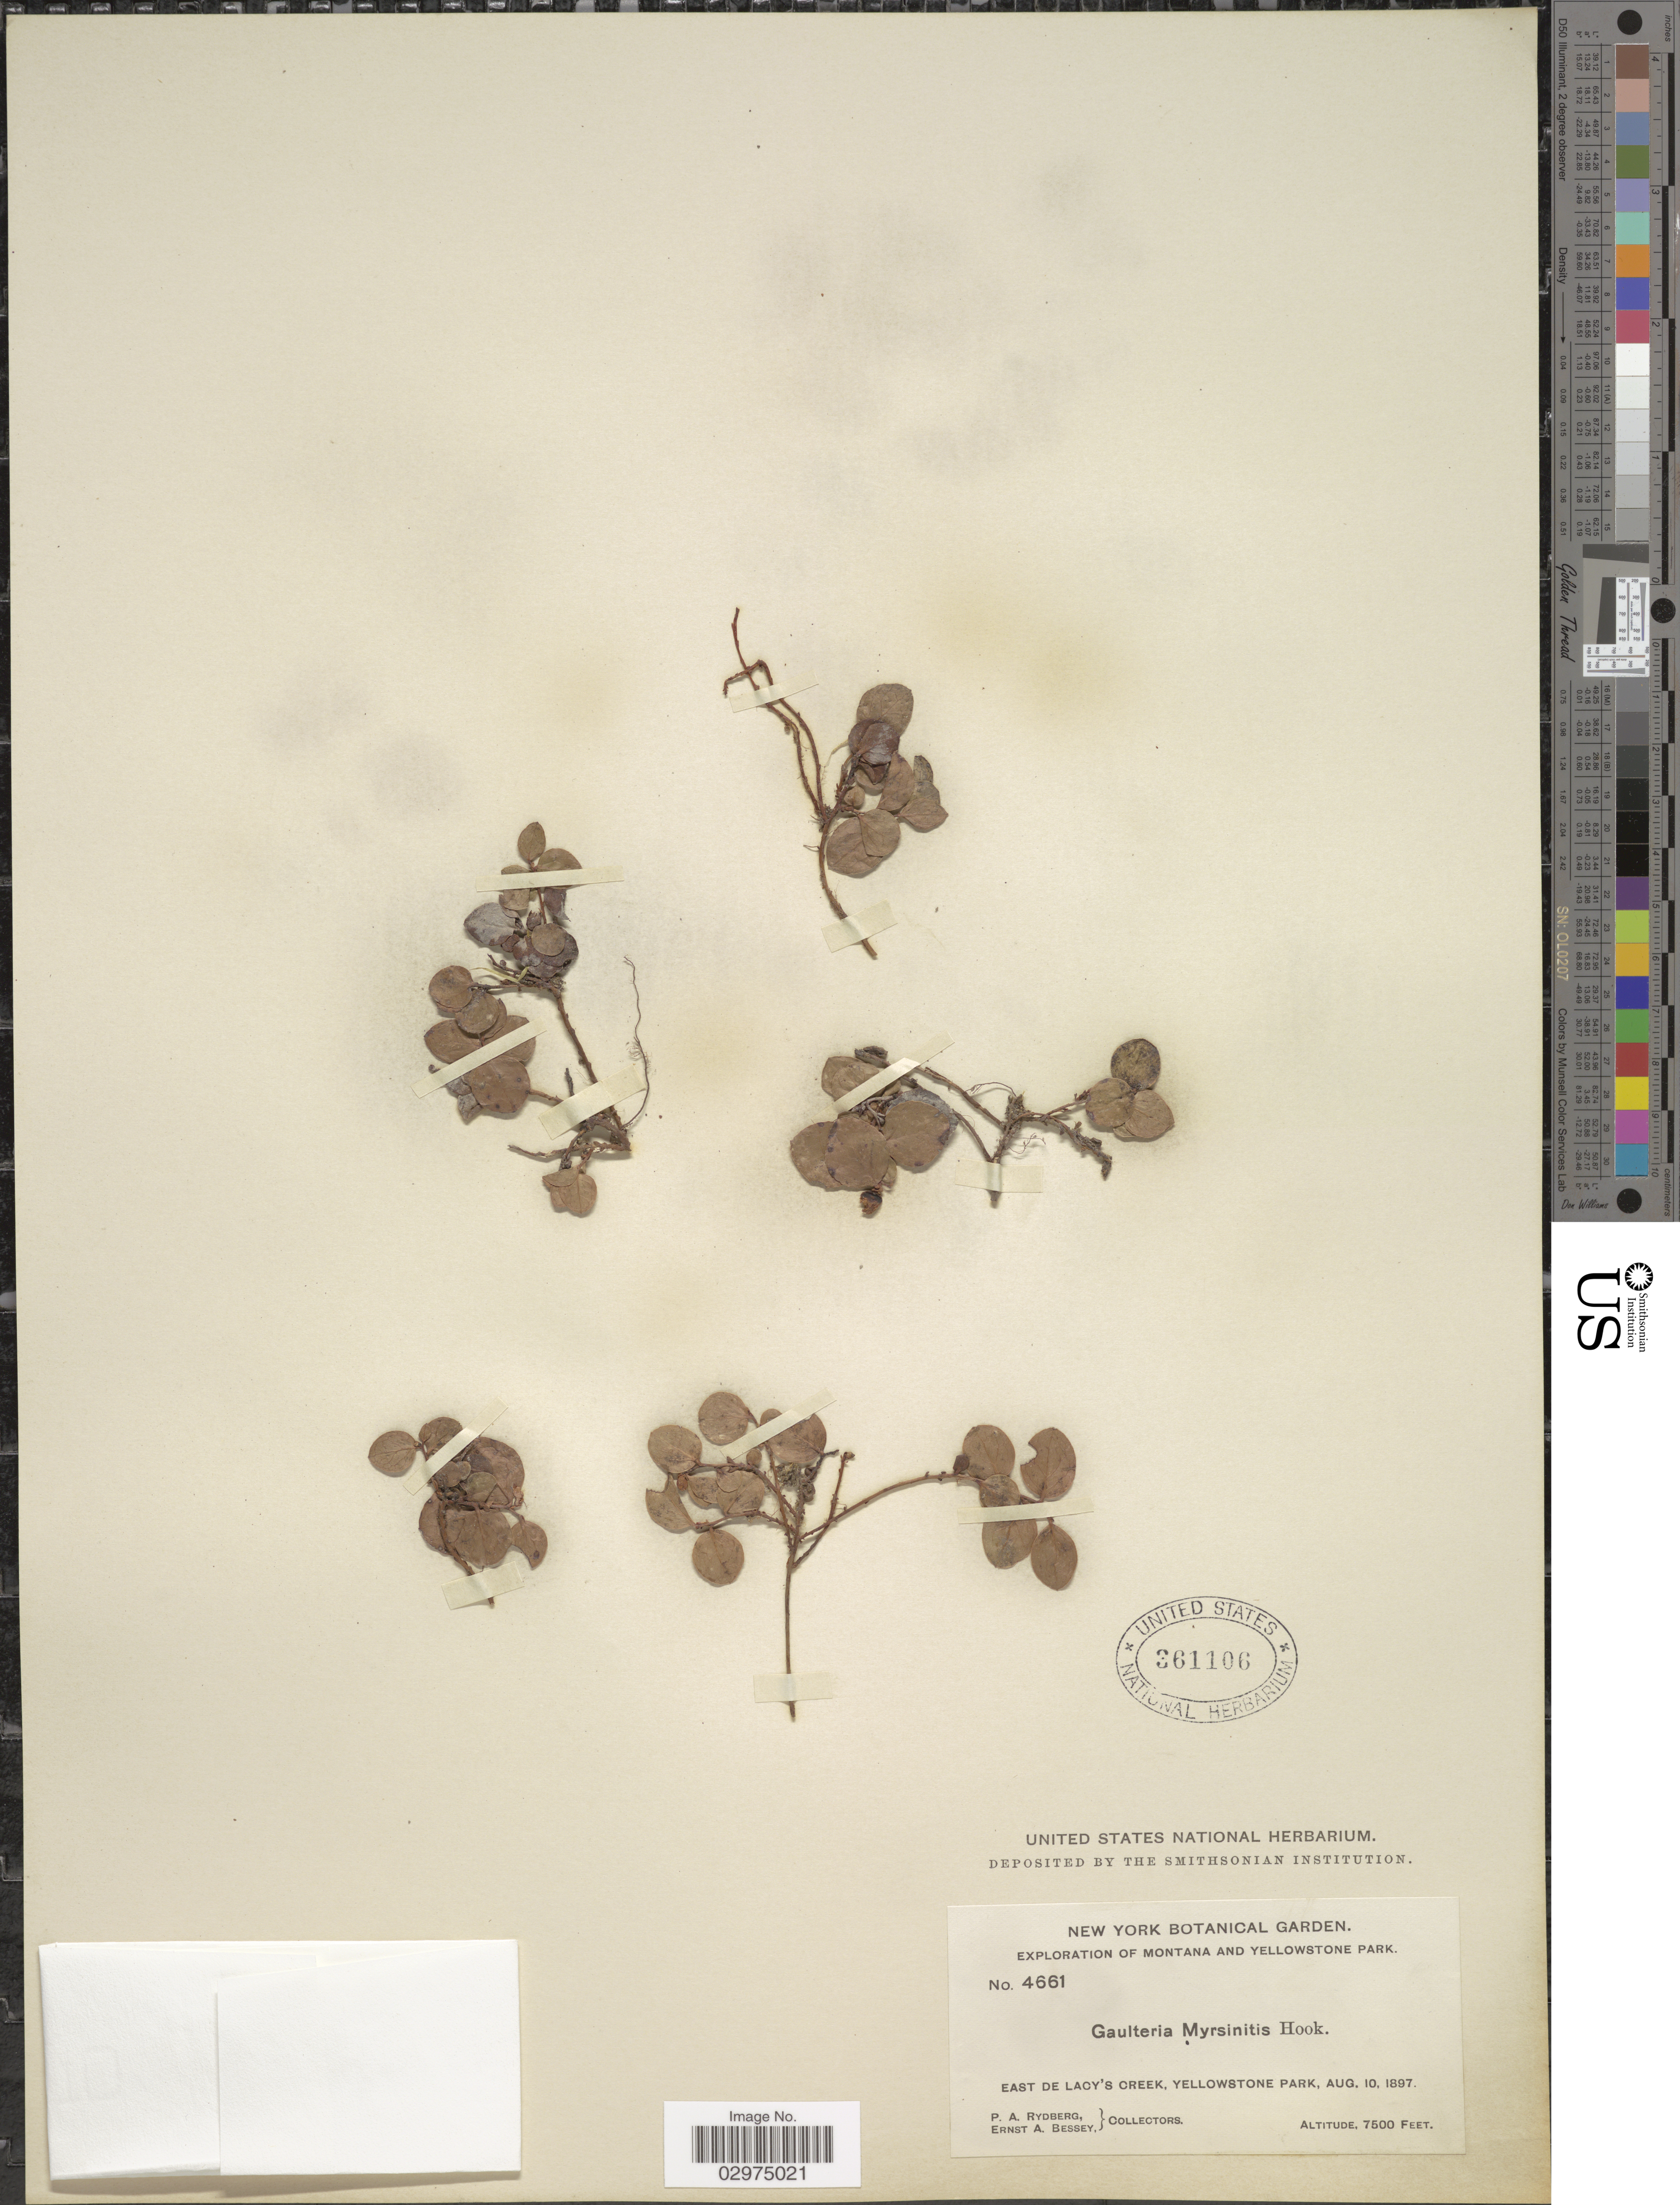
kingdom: Plantae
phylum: Tracheophyta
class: Magnoliopsida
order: Ericales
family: Ericaceae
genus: Gaultheria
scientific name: Gaultheria humifusa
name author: (Graham) Rydb.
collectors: P. A. Rydberg & E. A. Bessey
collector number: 4661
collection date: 1897-08-10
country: United States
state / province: Wyoming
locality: East de Lacy's Creek, Yellowstone Park.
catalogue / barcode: US 361106